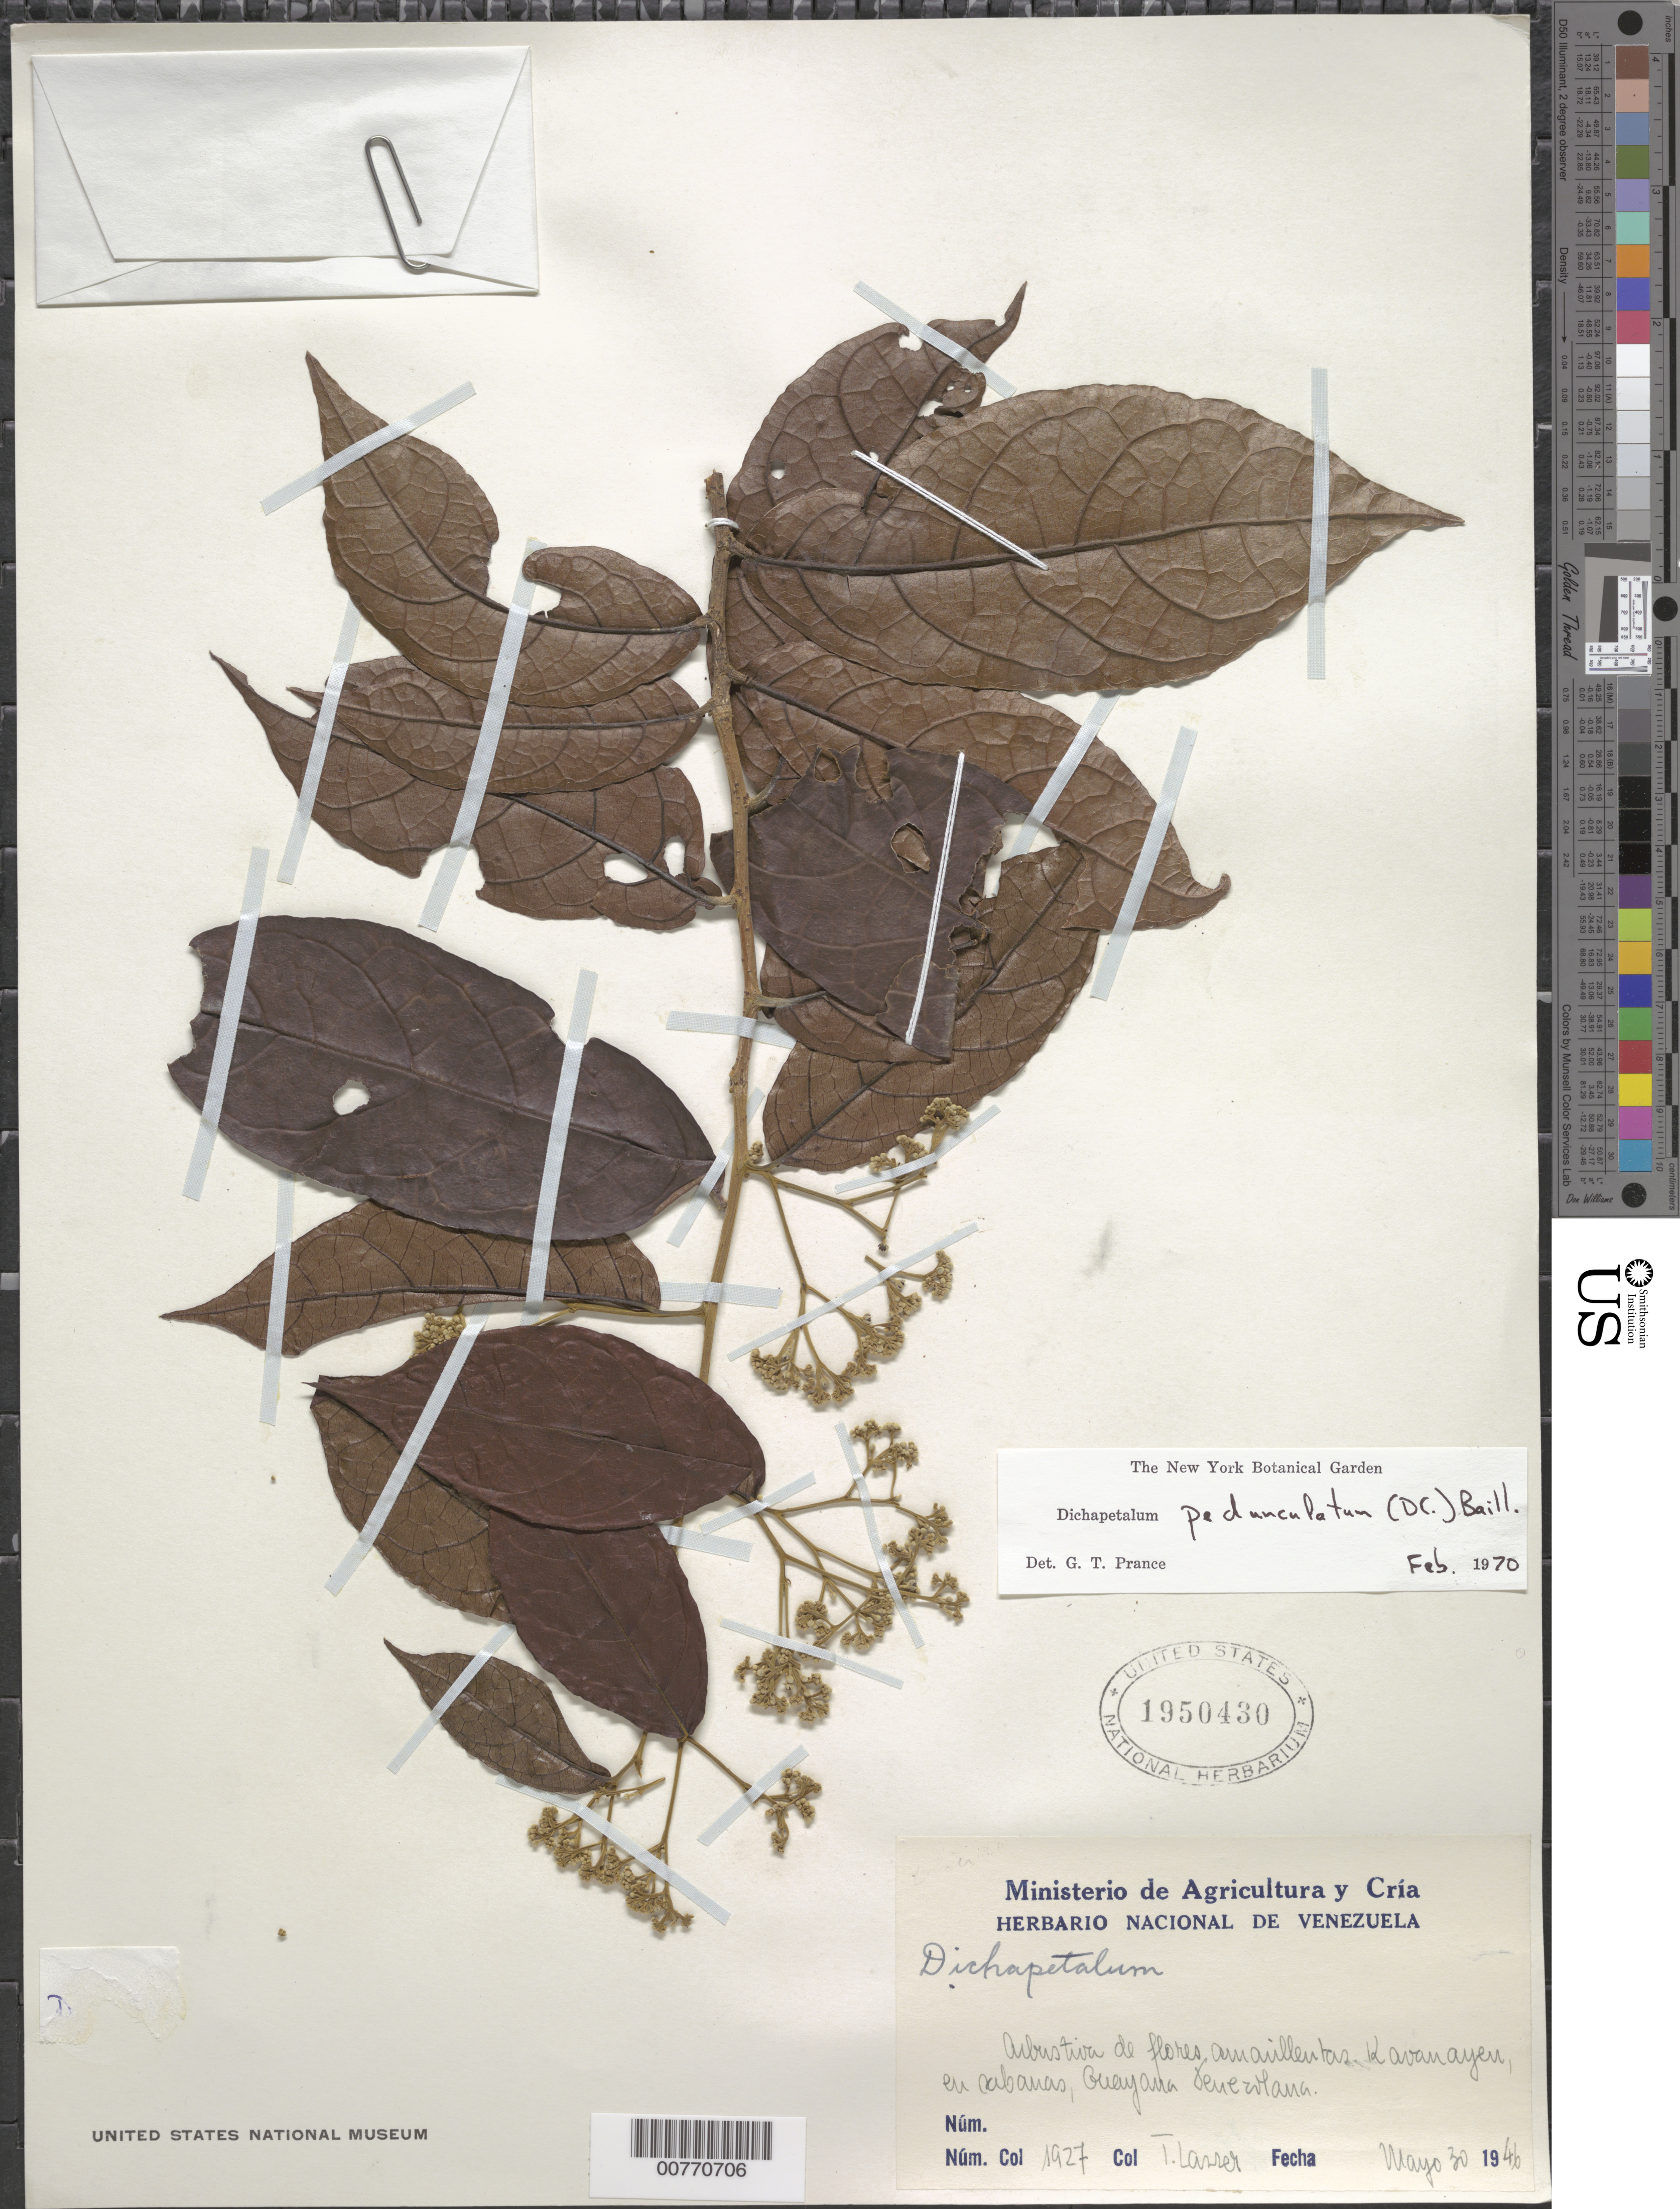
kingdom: Plantae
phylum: Tracheophyta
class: Magnoliopsida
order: Malpighiales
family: Dichapetalaceae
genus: Dichapetalum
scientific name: Dichapetalum pedunculatum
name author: (DC.) Baill.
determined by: Prance, G. T.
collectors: T. Lasser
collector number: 1927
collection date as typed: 30-May-46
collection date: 1946-05-30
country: Venezuela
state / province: Bolívar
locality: Kavanayén, Guayana Venezolana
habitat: Savanna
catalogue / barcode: US 1950430